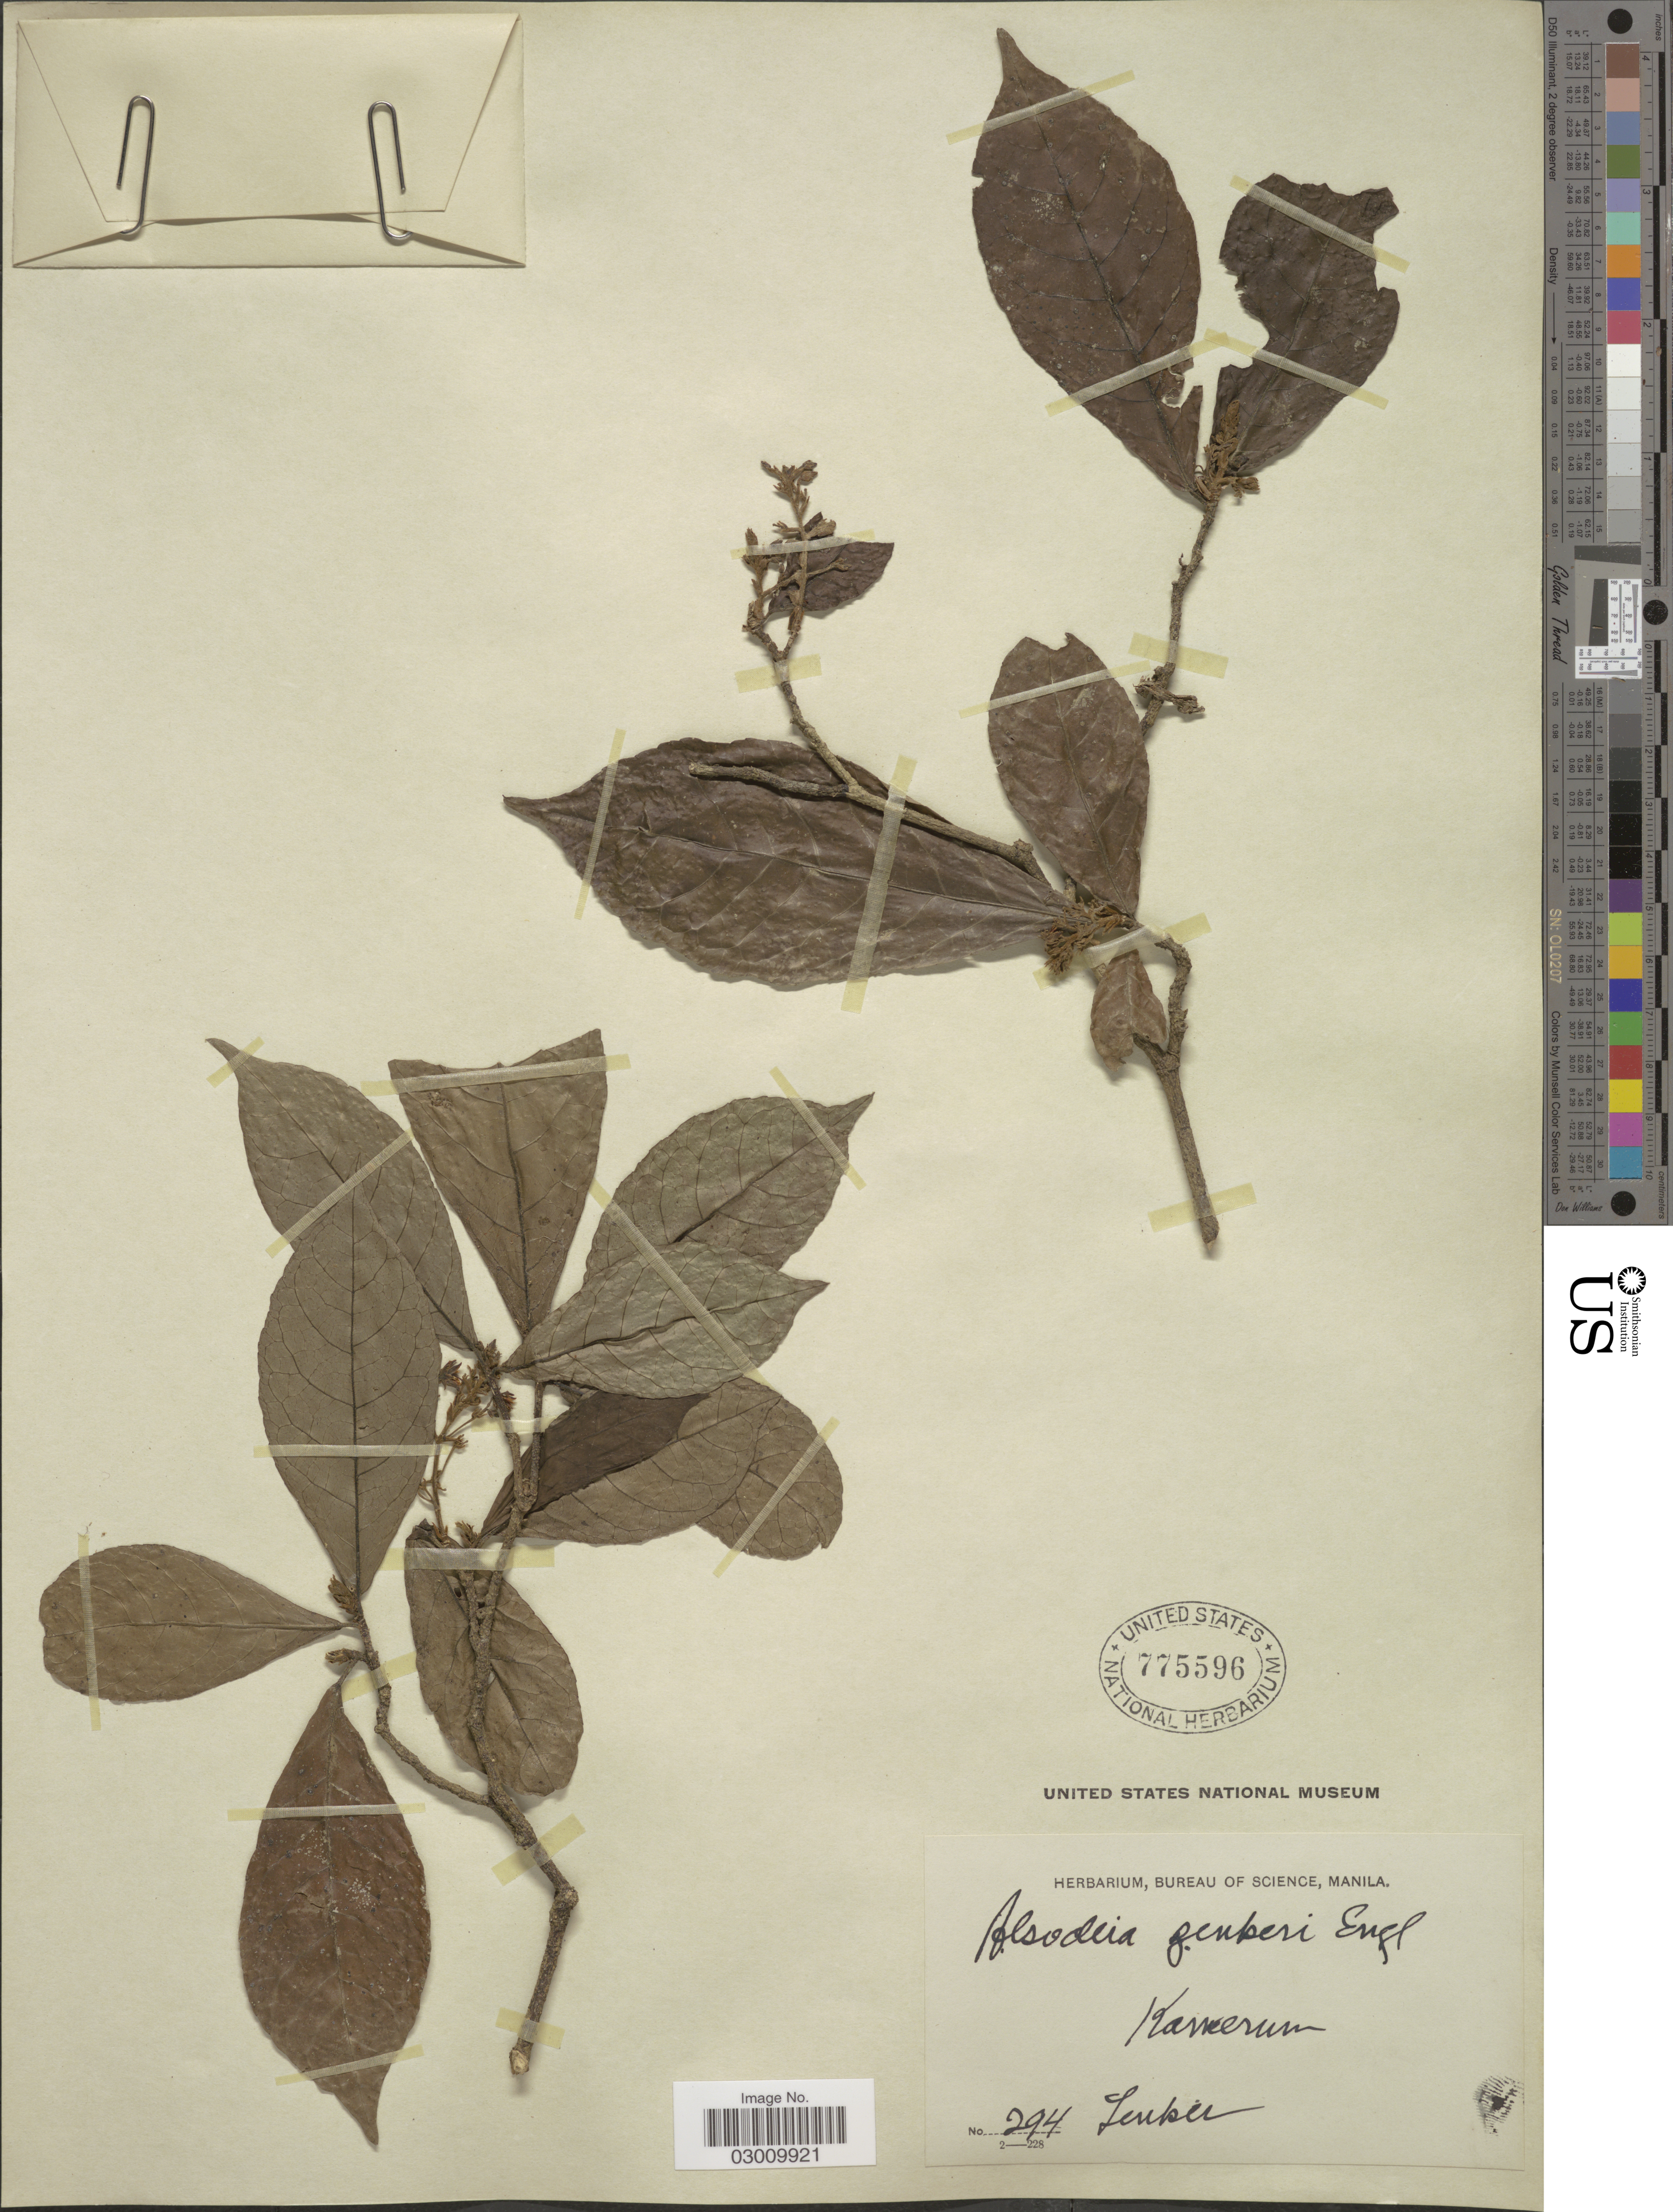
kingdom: Plantae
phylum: Tracheophyta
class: Magnoliopsida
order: Malpighiales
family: Violaceae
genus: Rinorea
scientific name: Rinorea zenkeri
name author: Engl.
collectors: Zenker, --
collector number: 294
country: Cameroon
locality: Kamerun.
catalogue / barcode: US 775596